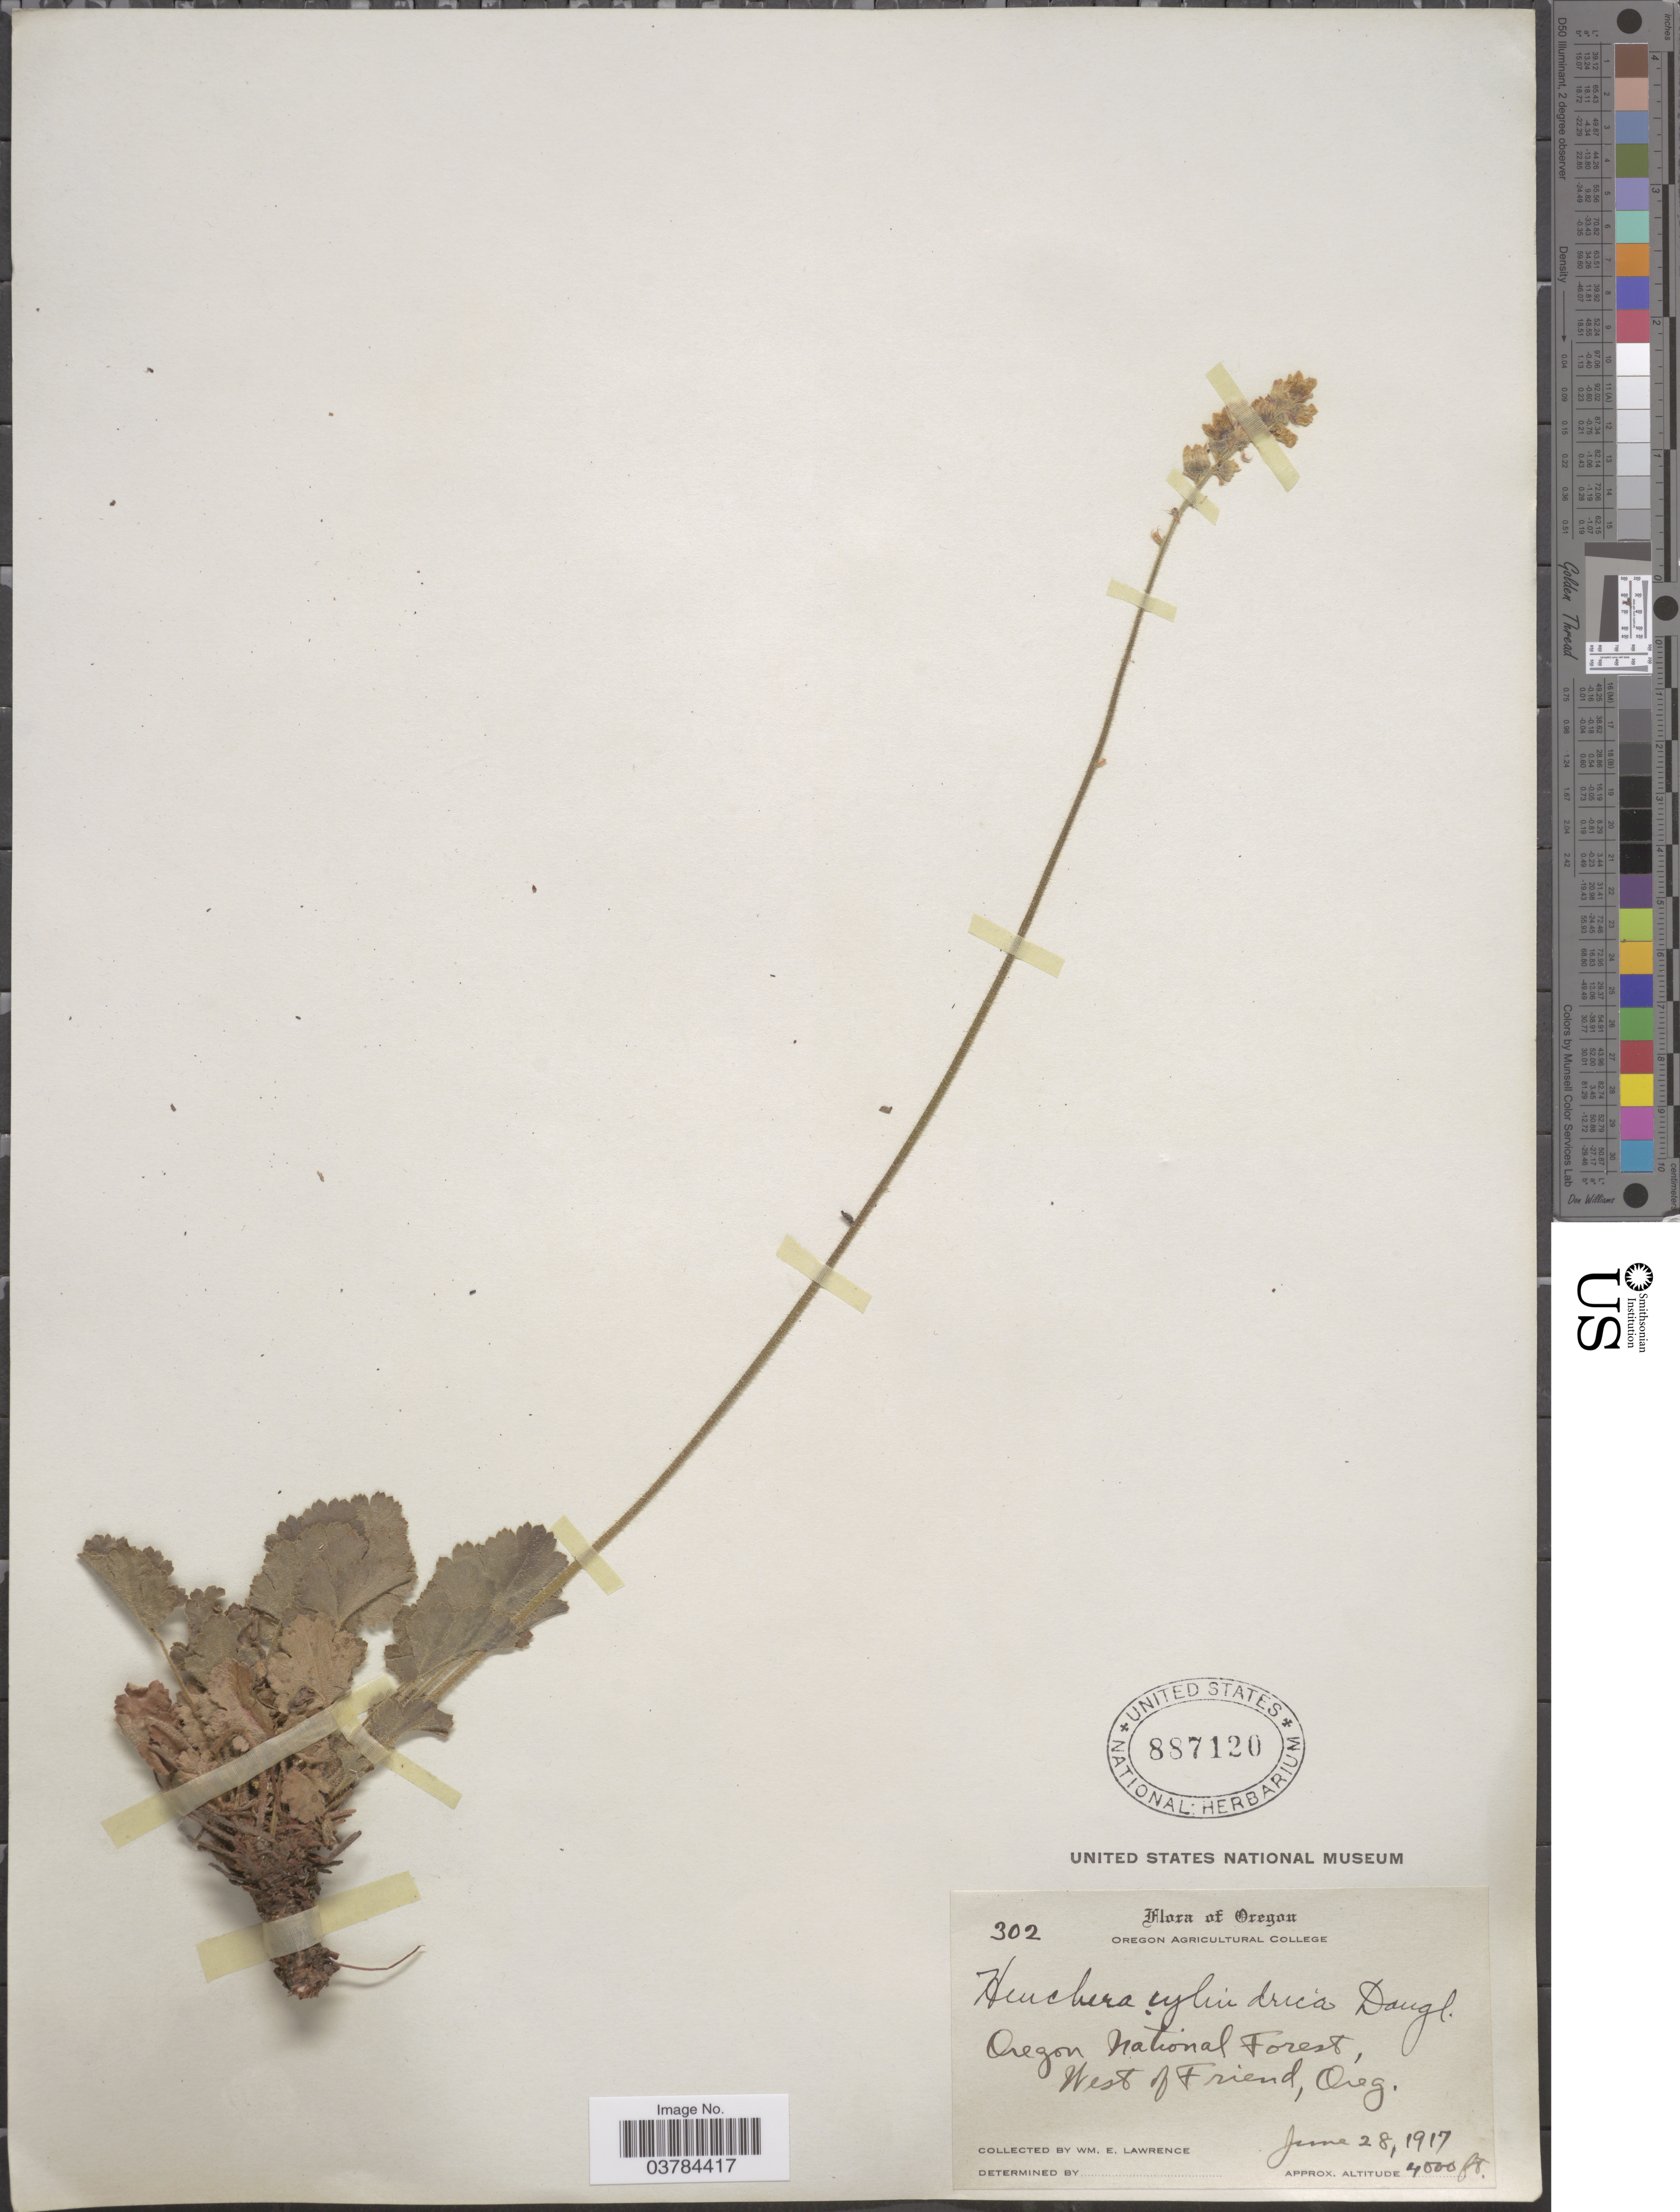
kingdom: Plantae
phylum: Tracheophyta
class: Magnoliopsida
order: Saxifragales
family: Saxifragaceae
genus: Heuchera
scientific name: Heuchera cylindrica var. cylindrica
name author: Douglas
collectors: W. Lawrence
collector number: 302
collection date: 1917-06-28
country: United States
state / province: Oregon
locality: Oregon National Forest, West of Friend.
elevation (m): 1219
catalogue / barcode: US 887120